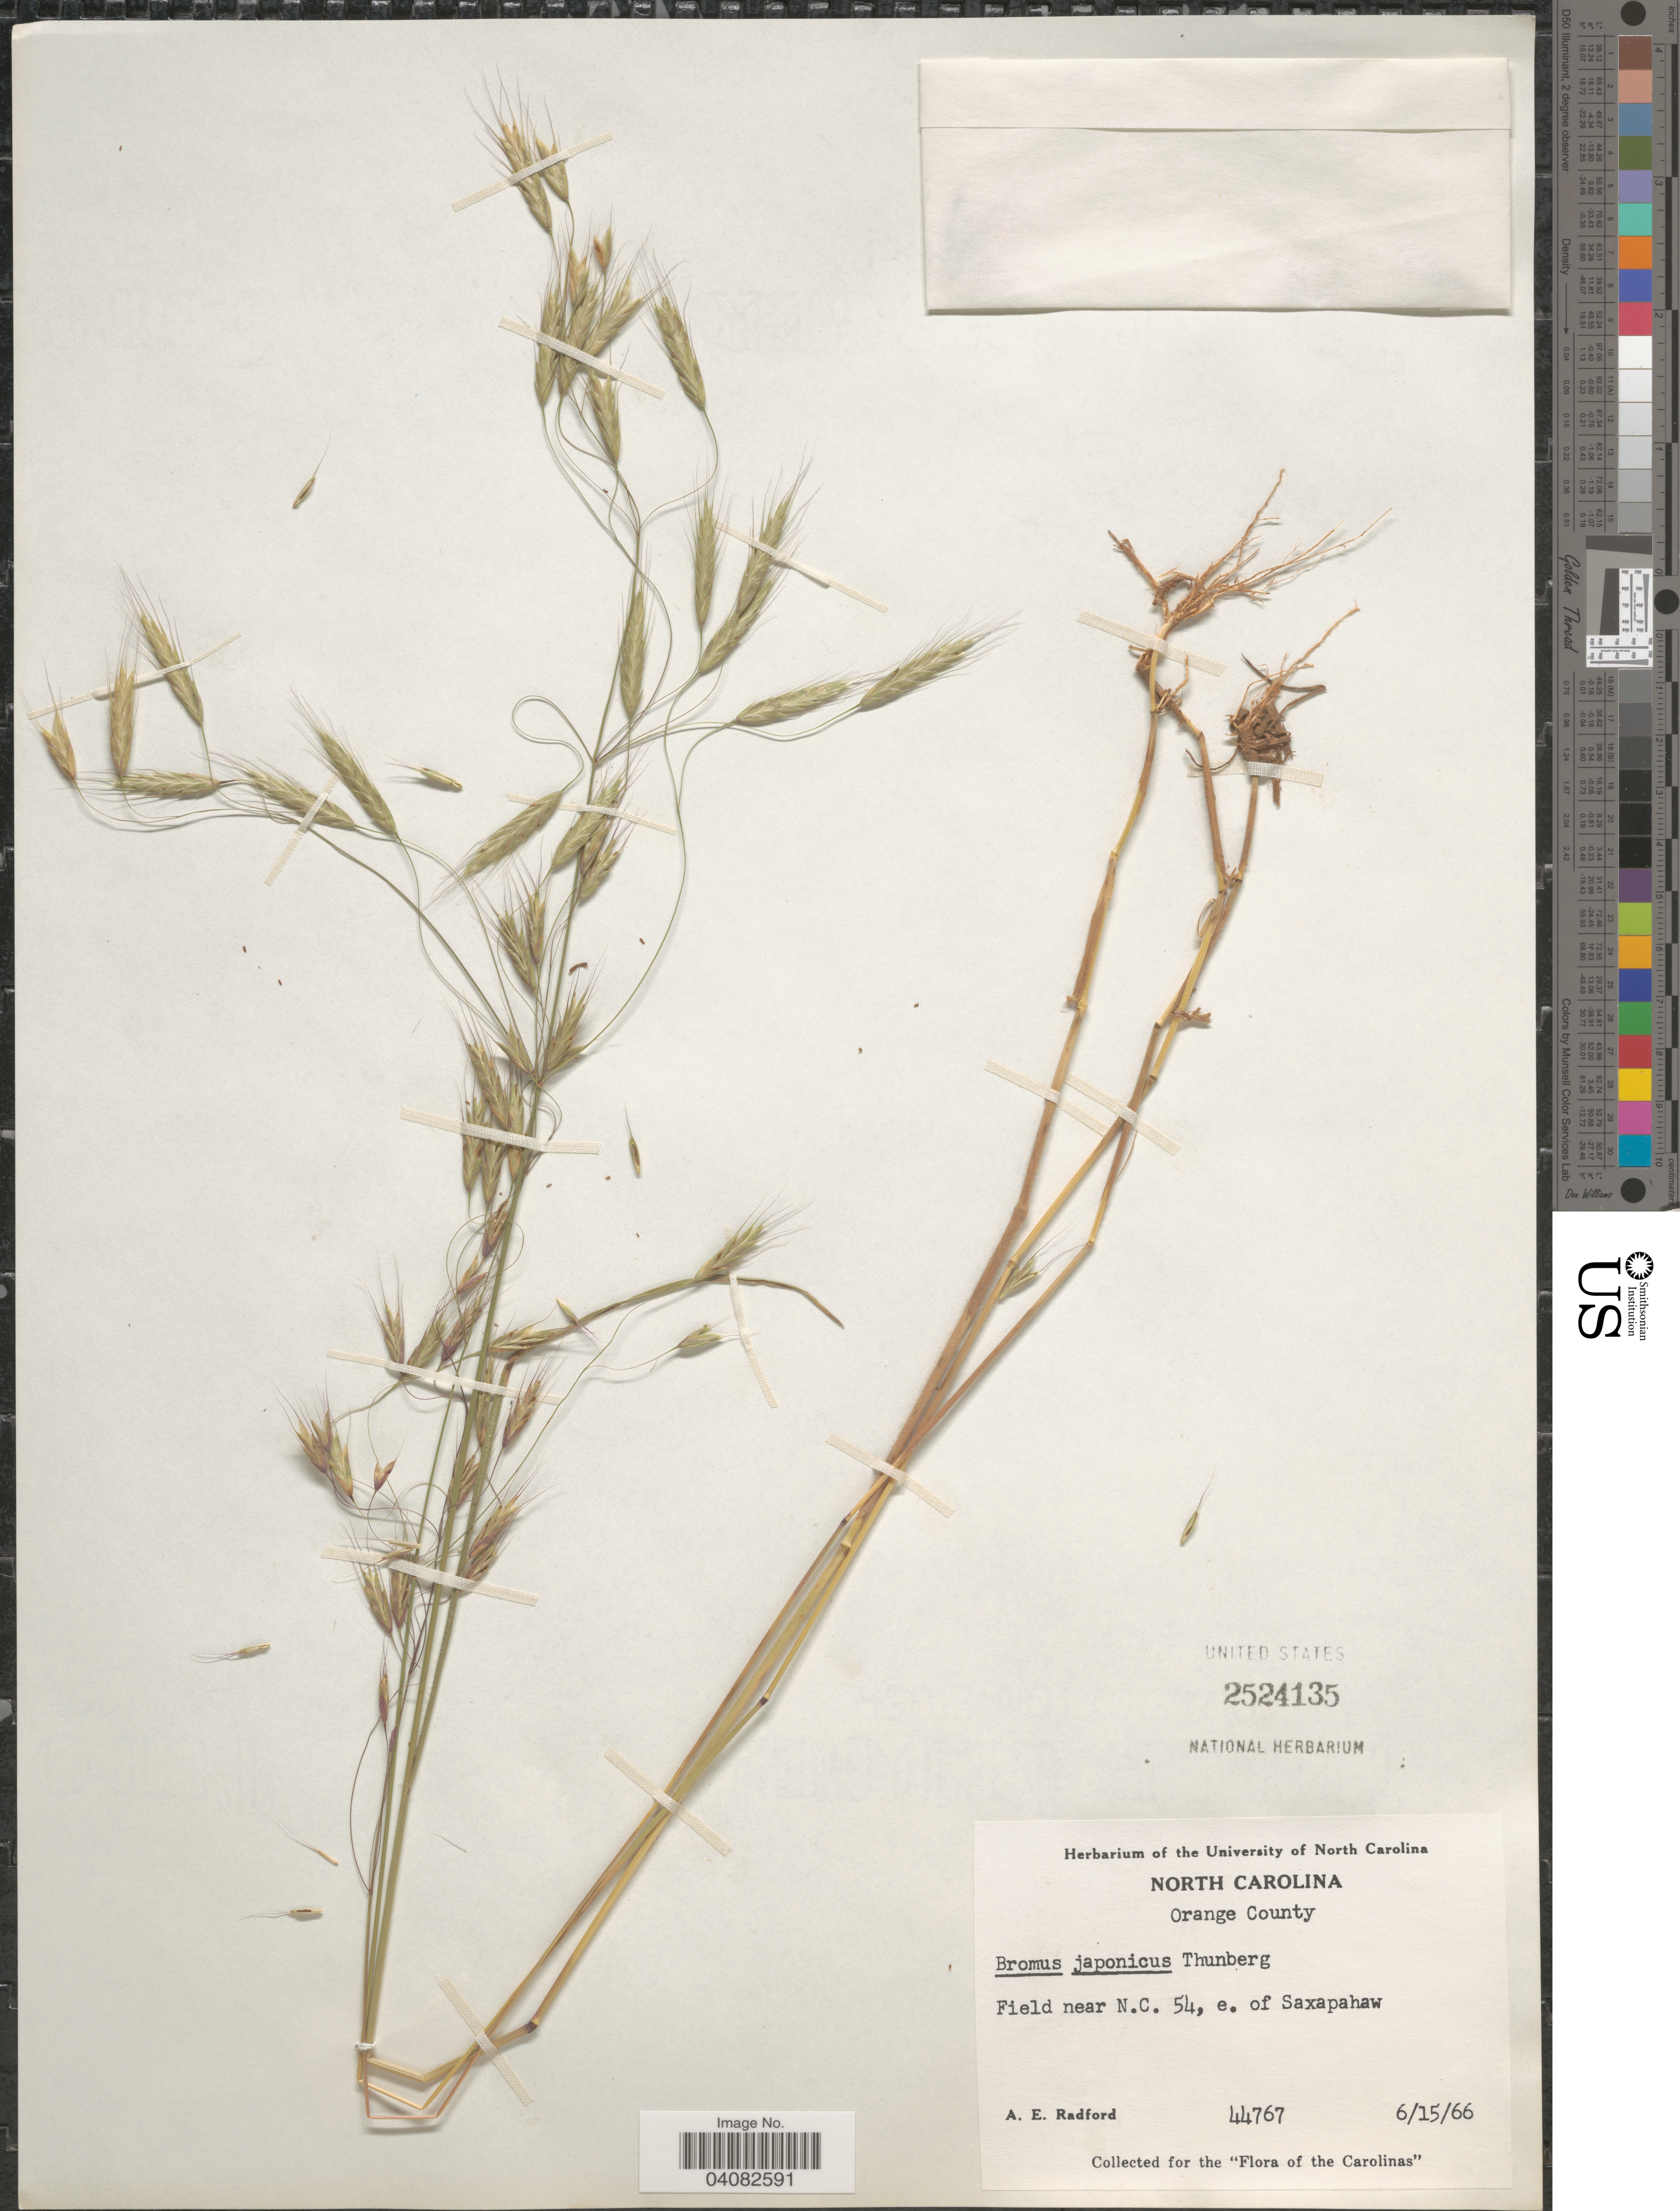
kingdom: Plantae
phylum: Tracheophyta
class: Liliopsida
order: Poales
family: Poaceae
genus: Bromus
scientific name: Bromus japonicus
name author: Houtt.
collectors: A. E. Radford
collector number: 44767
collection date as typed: Transcribed d/m/y: 15/6/66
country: United States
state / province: North Carolina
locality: Orange County. Field near N.C. 54, e. of Saxapahaw.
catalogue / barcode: US 2524135